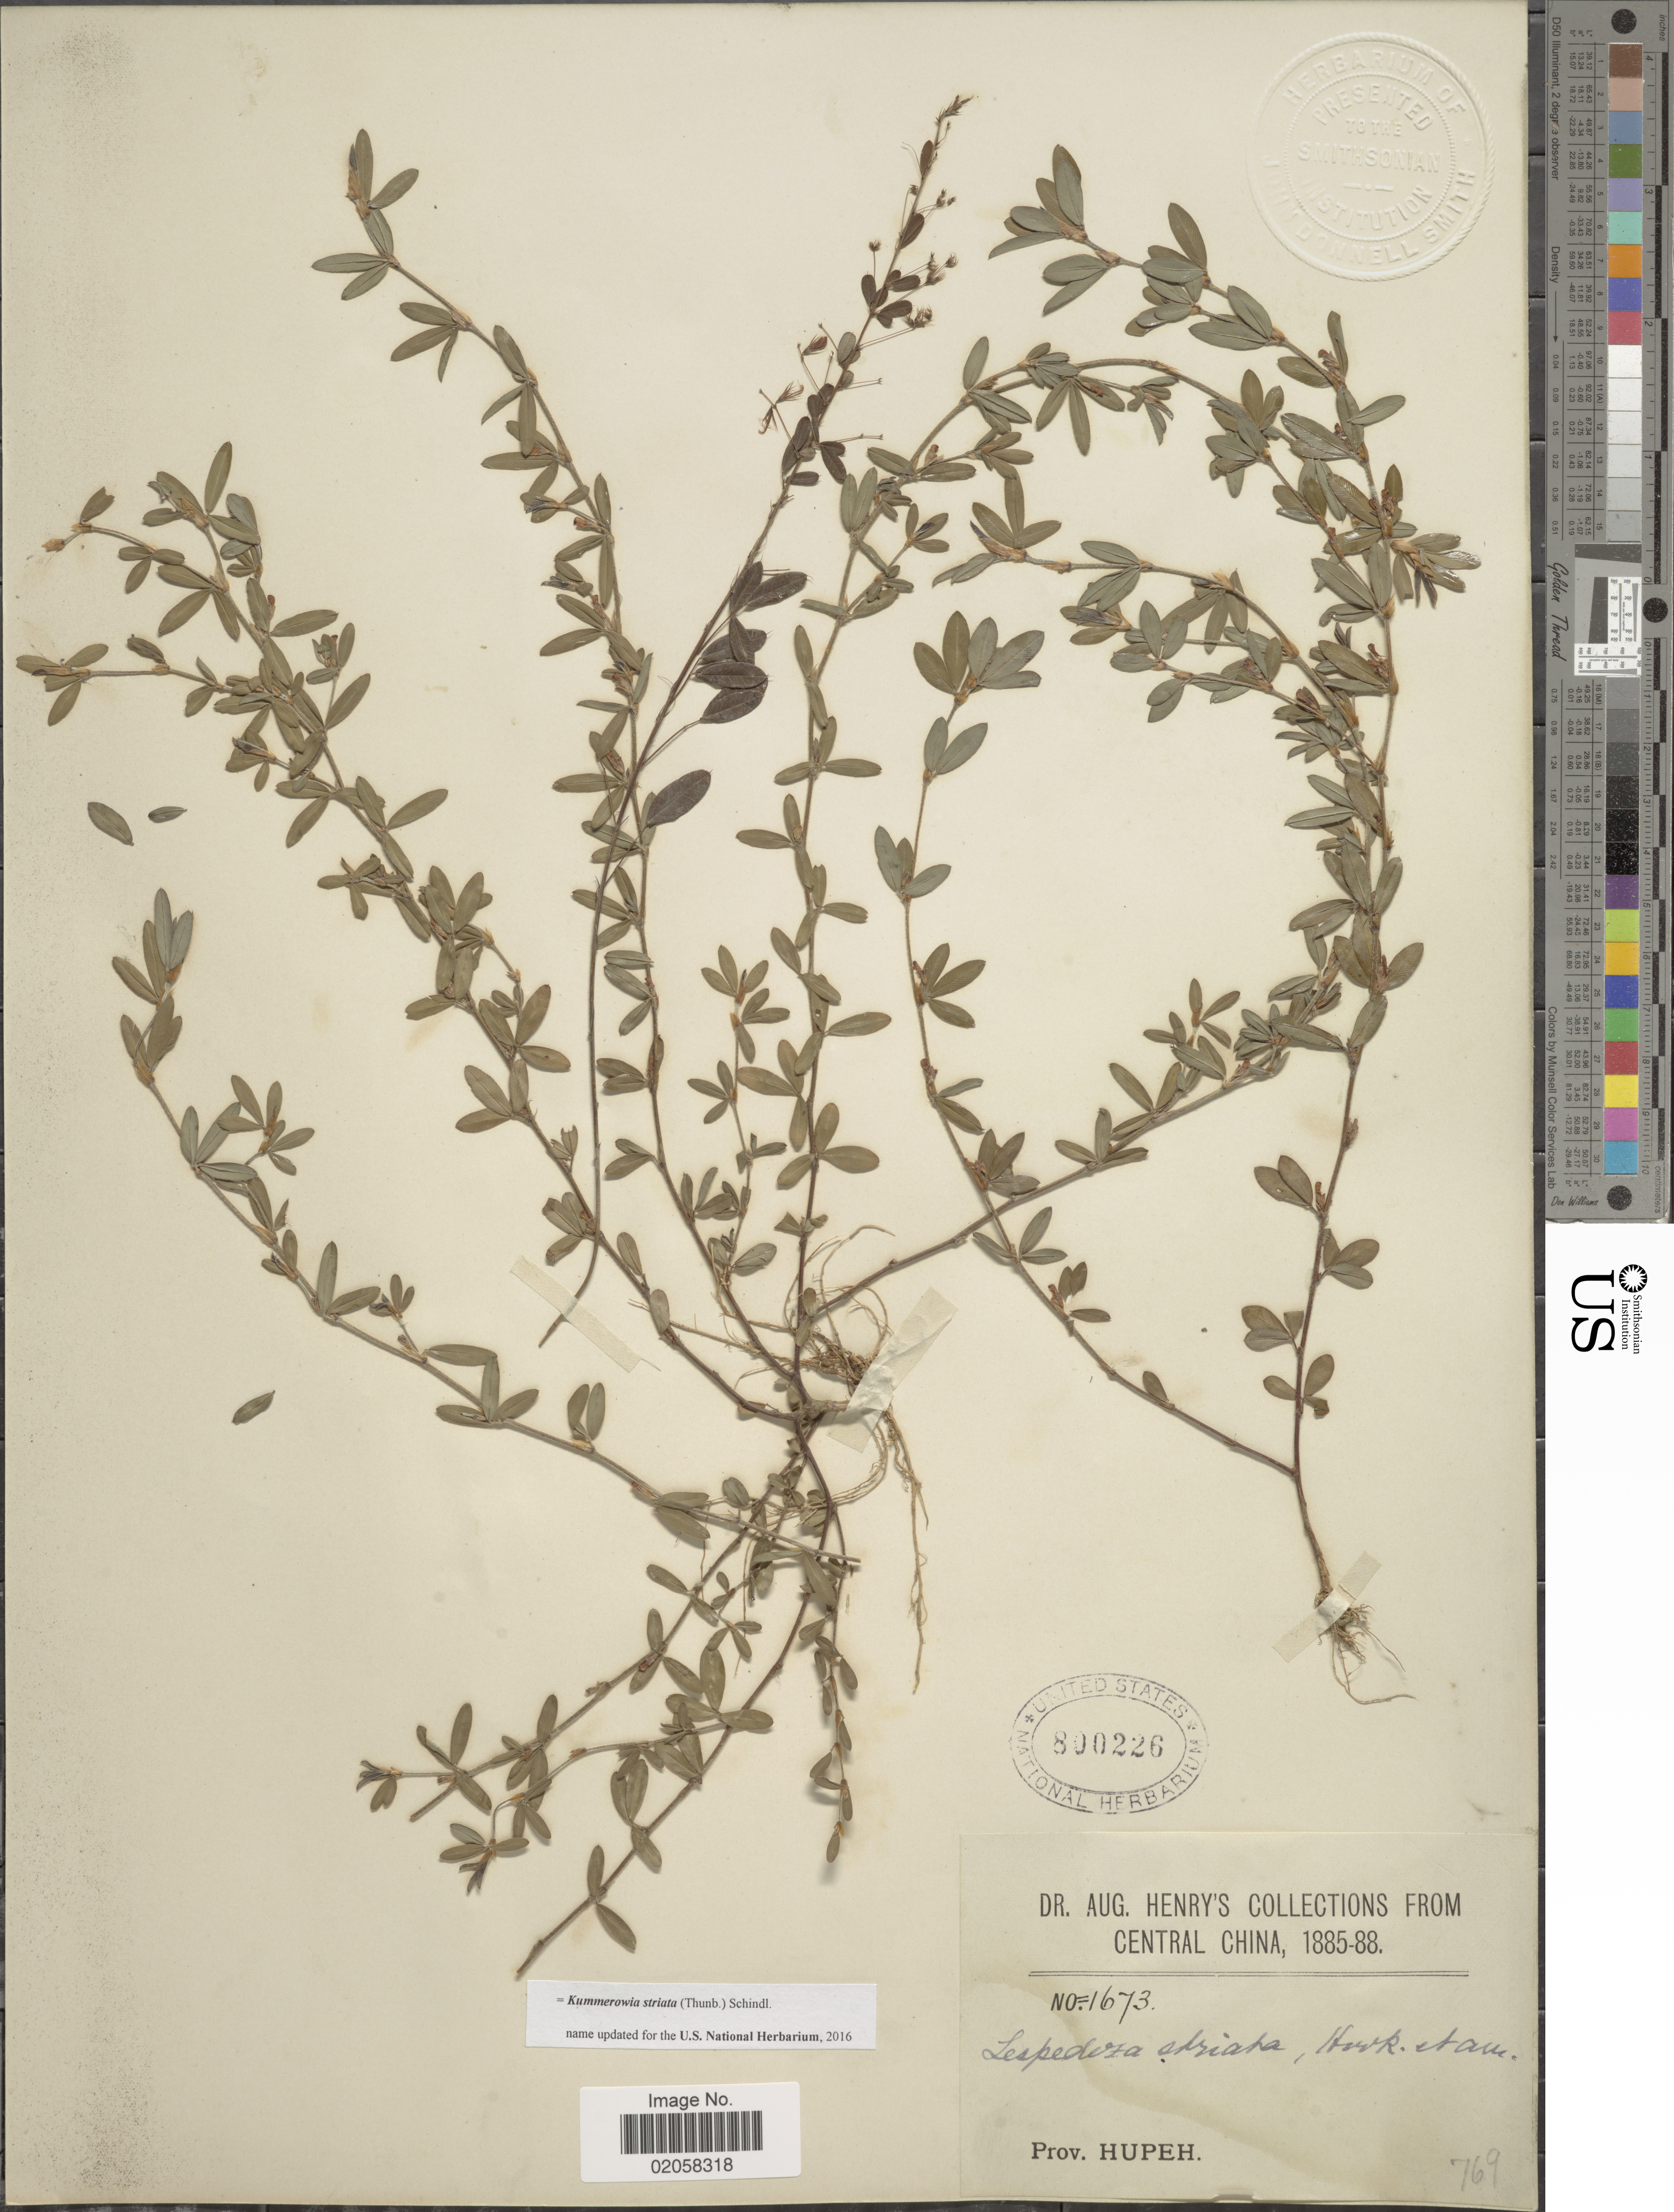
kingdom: Plantae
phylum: Tracheophyta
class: Magnoliopsida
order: Fabales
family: Fabaceae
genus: Kummerowia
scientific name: Kummerowia striata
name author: (Thunb.) Schindl.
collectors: A. Henry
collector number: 1673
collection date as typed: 1888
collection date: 1885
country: China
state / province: Hubei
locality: Prov. Hupeh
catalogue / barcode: US 800226